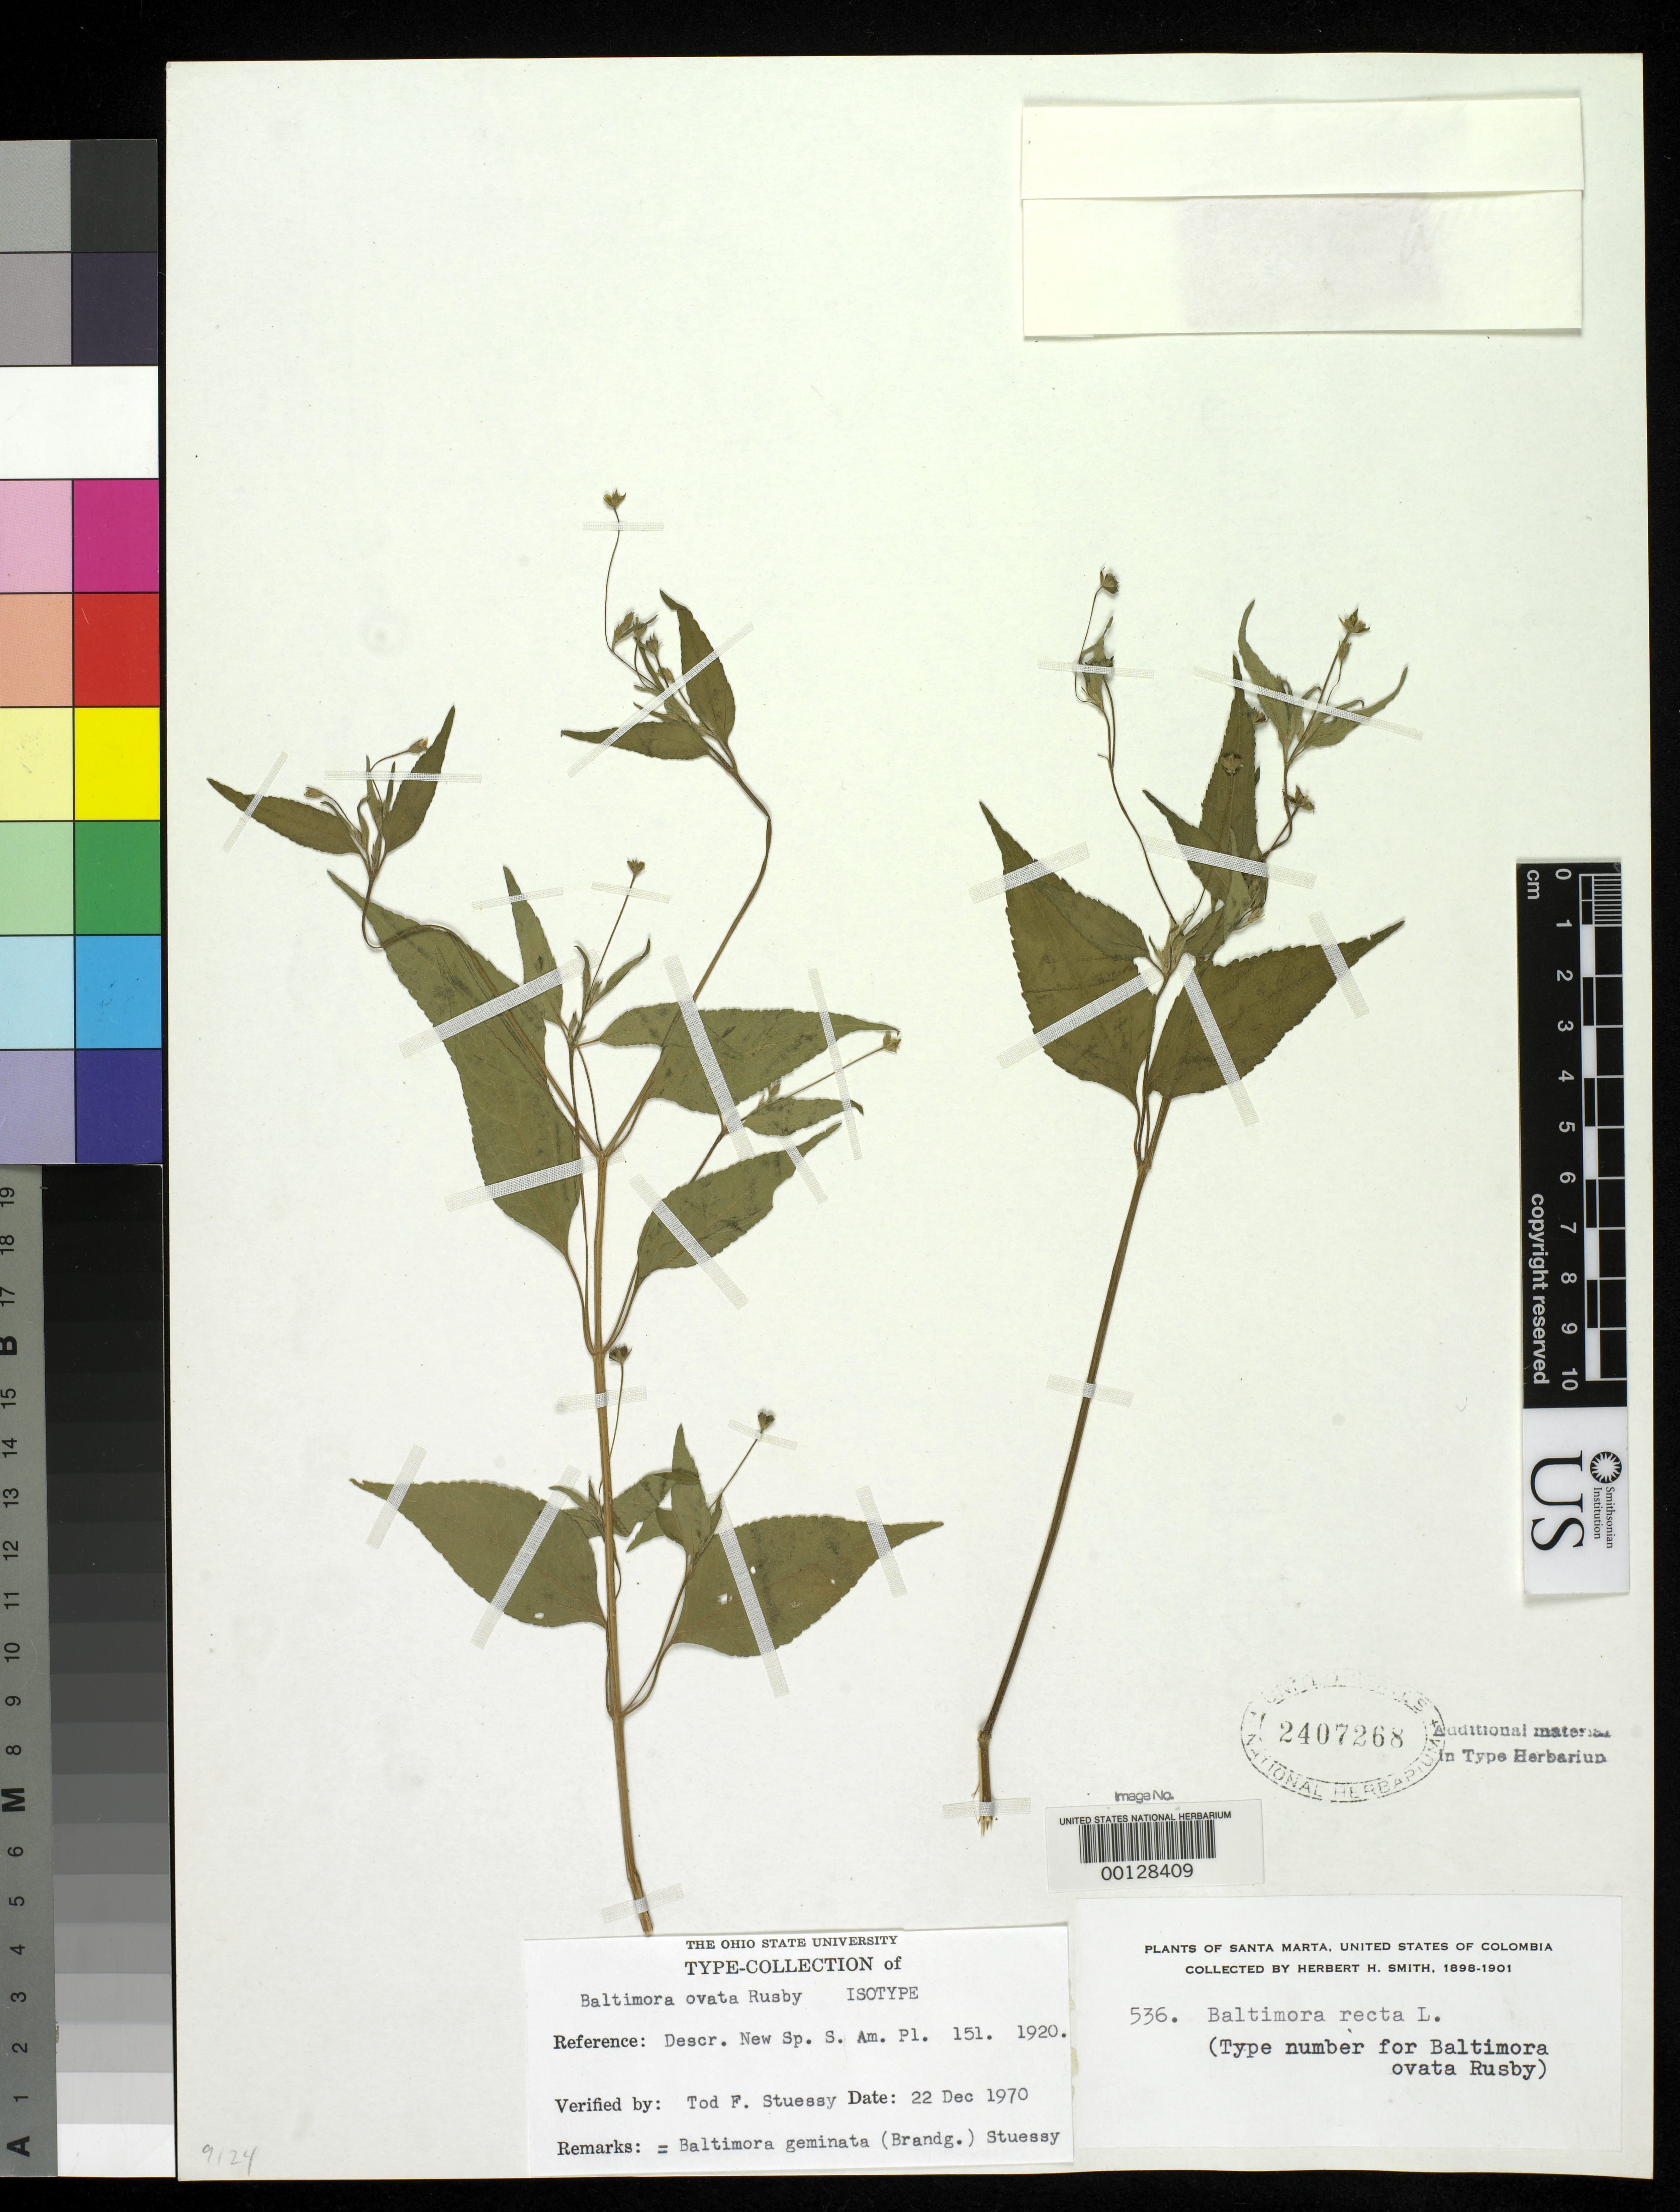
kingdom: Plantae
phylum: Tracheophyta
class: Magnoliopsida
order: Asterales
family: Asteraceae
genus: Baltimora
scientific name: Baltimora ovata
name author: Rusby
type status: Isotype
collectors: Herbert H. Smith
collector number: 536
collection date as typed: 1898 to -- --- 1901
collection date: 1898/1901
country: Colombia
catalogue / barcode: US 2407268